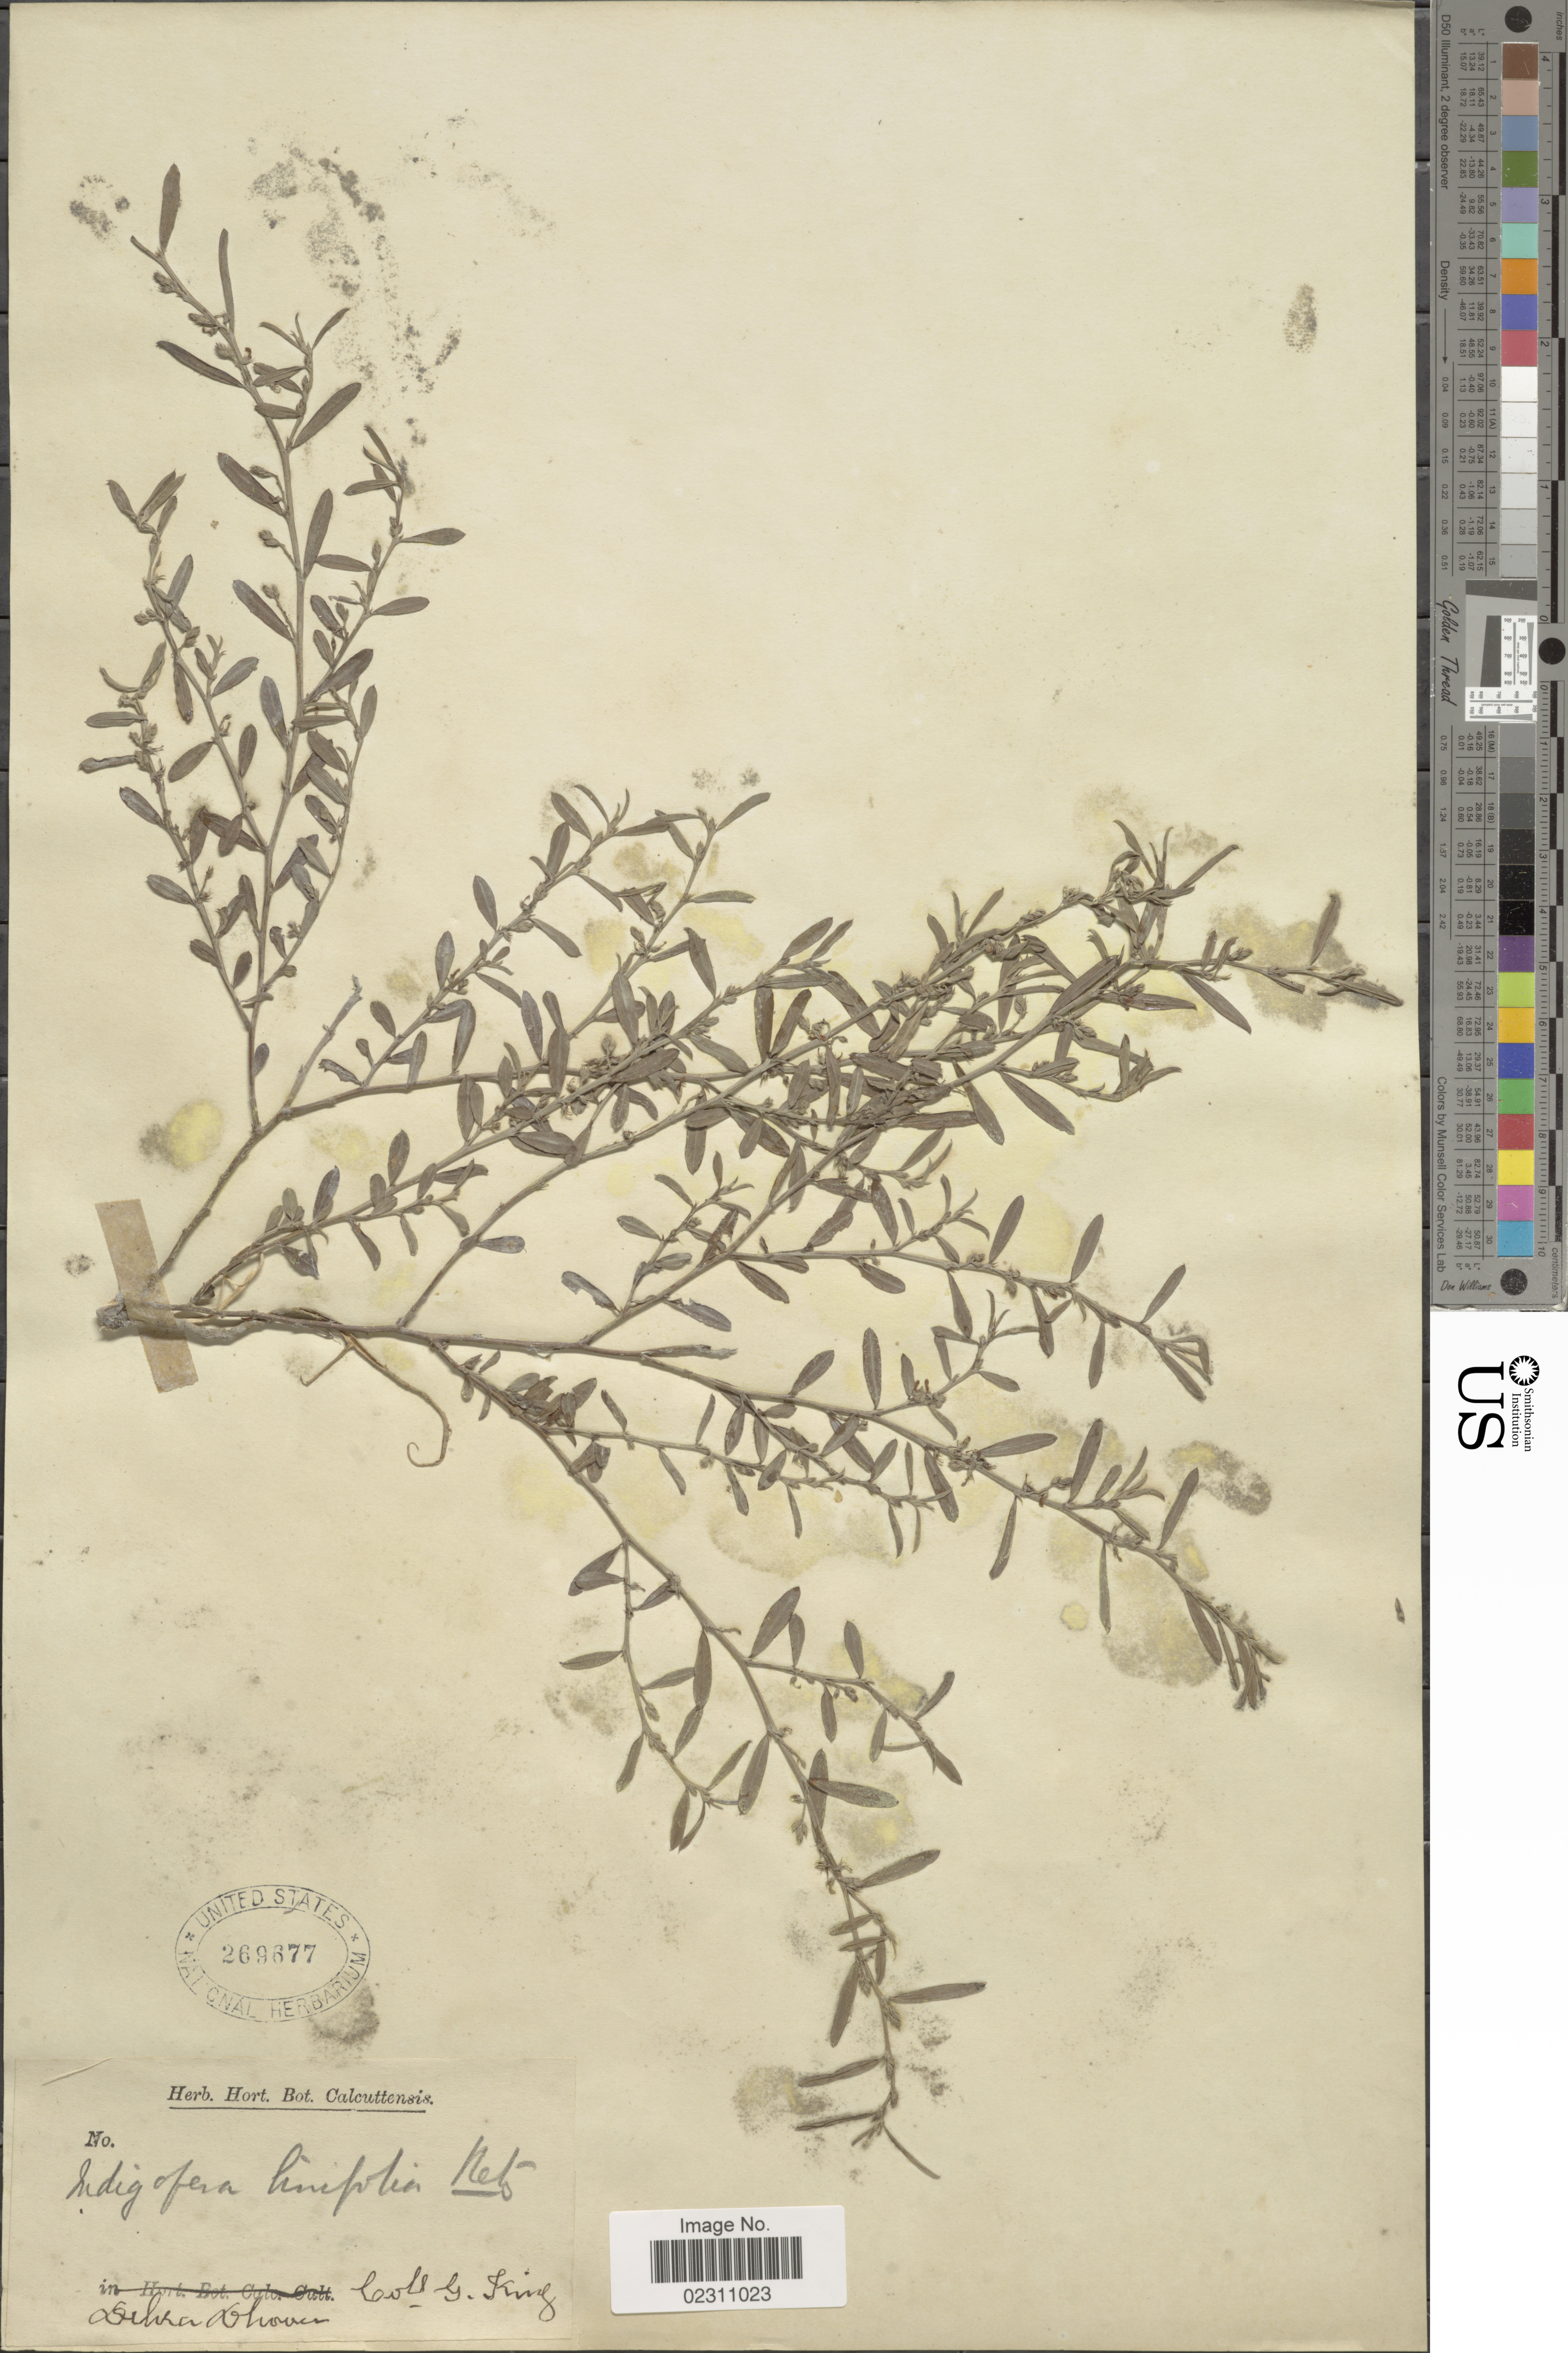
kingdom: Plantae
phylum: Tracheophyta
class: Magnoliopsida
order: Fabales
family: Fabaceae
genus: Indigofera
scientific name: Indigofera linifolia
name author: Retz.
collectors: G. King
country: India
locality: Dehra Dhoun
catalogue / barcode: US 269677